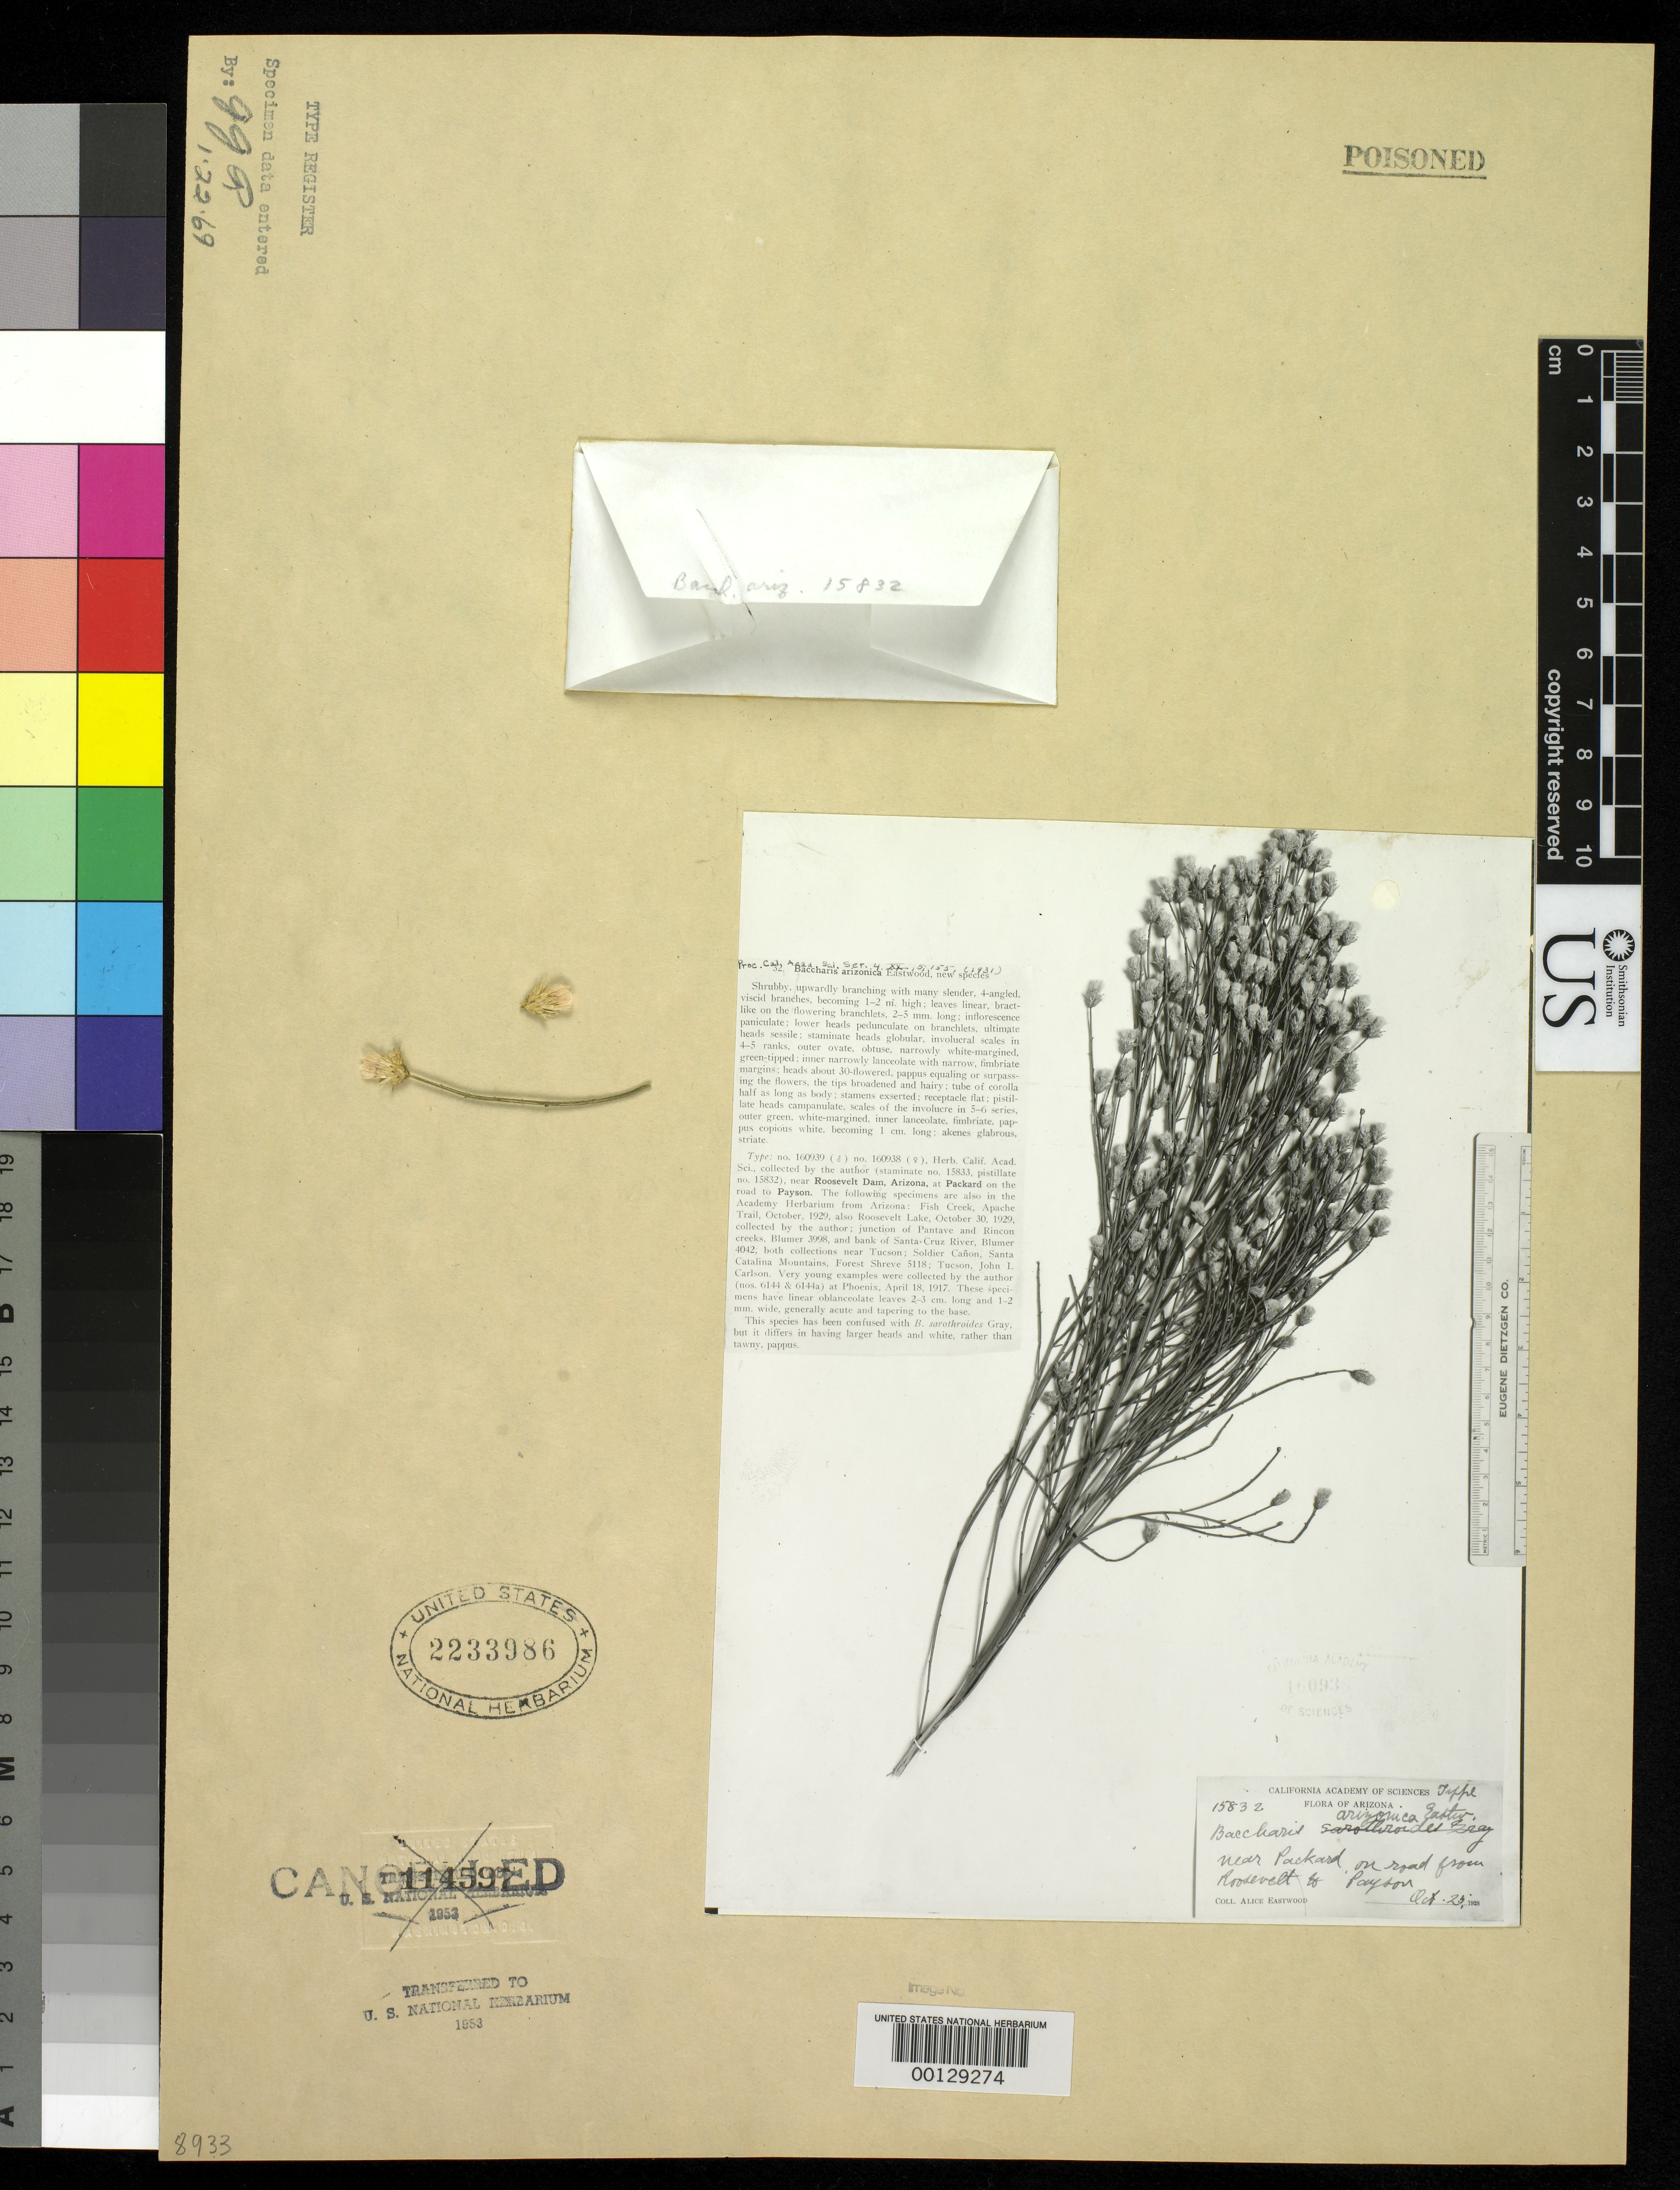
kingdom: Plantae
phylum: Tracheophyta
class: Magnoliopsida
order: Asterales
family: Asteraceae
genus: Baccharis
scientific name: Baccharis arizonica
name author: Eastw.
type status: Type Fragment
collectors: A. Eastwood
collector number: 15832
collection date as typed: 25 Oct 1928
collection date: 1928-10-25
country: United States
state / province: Arizona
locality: Packard.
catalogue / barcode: US 2233986